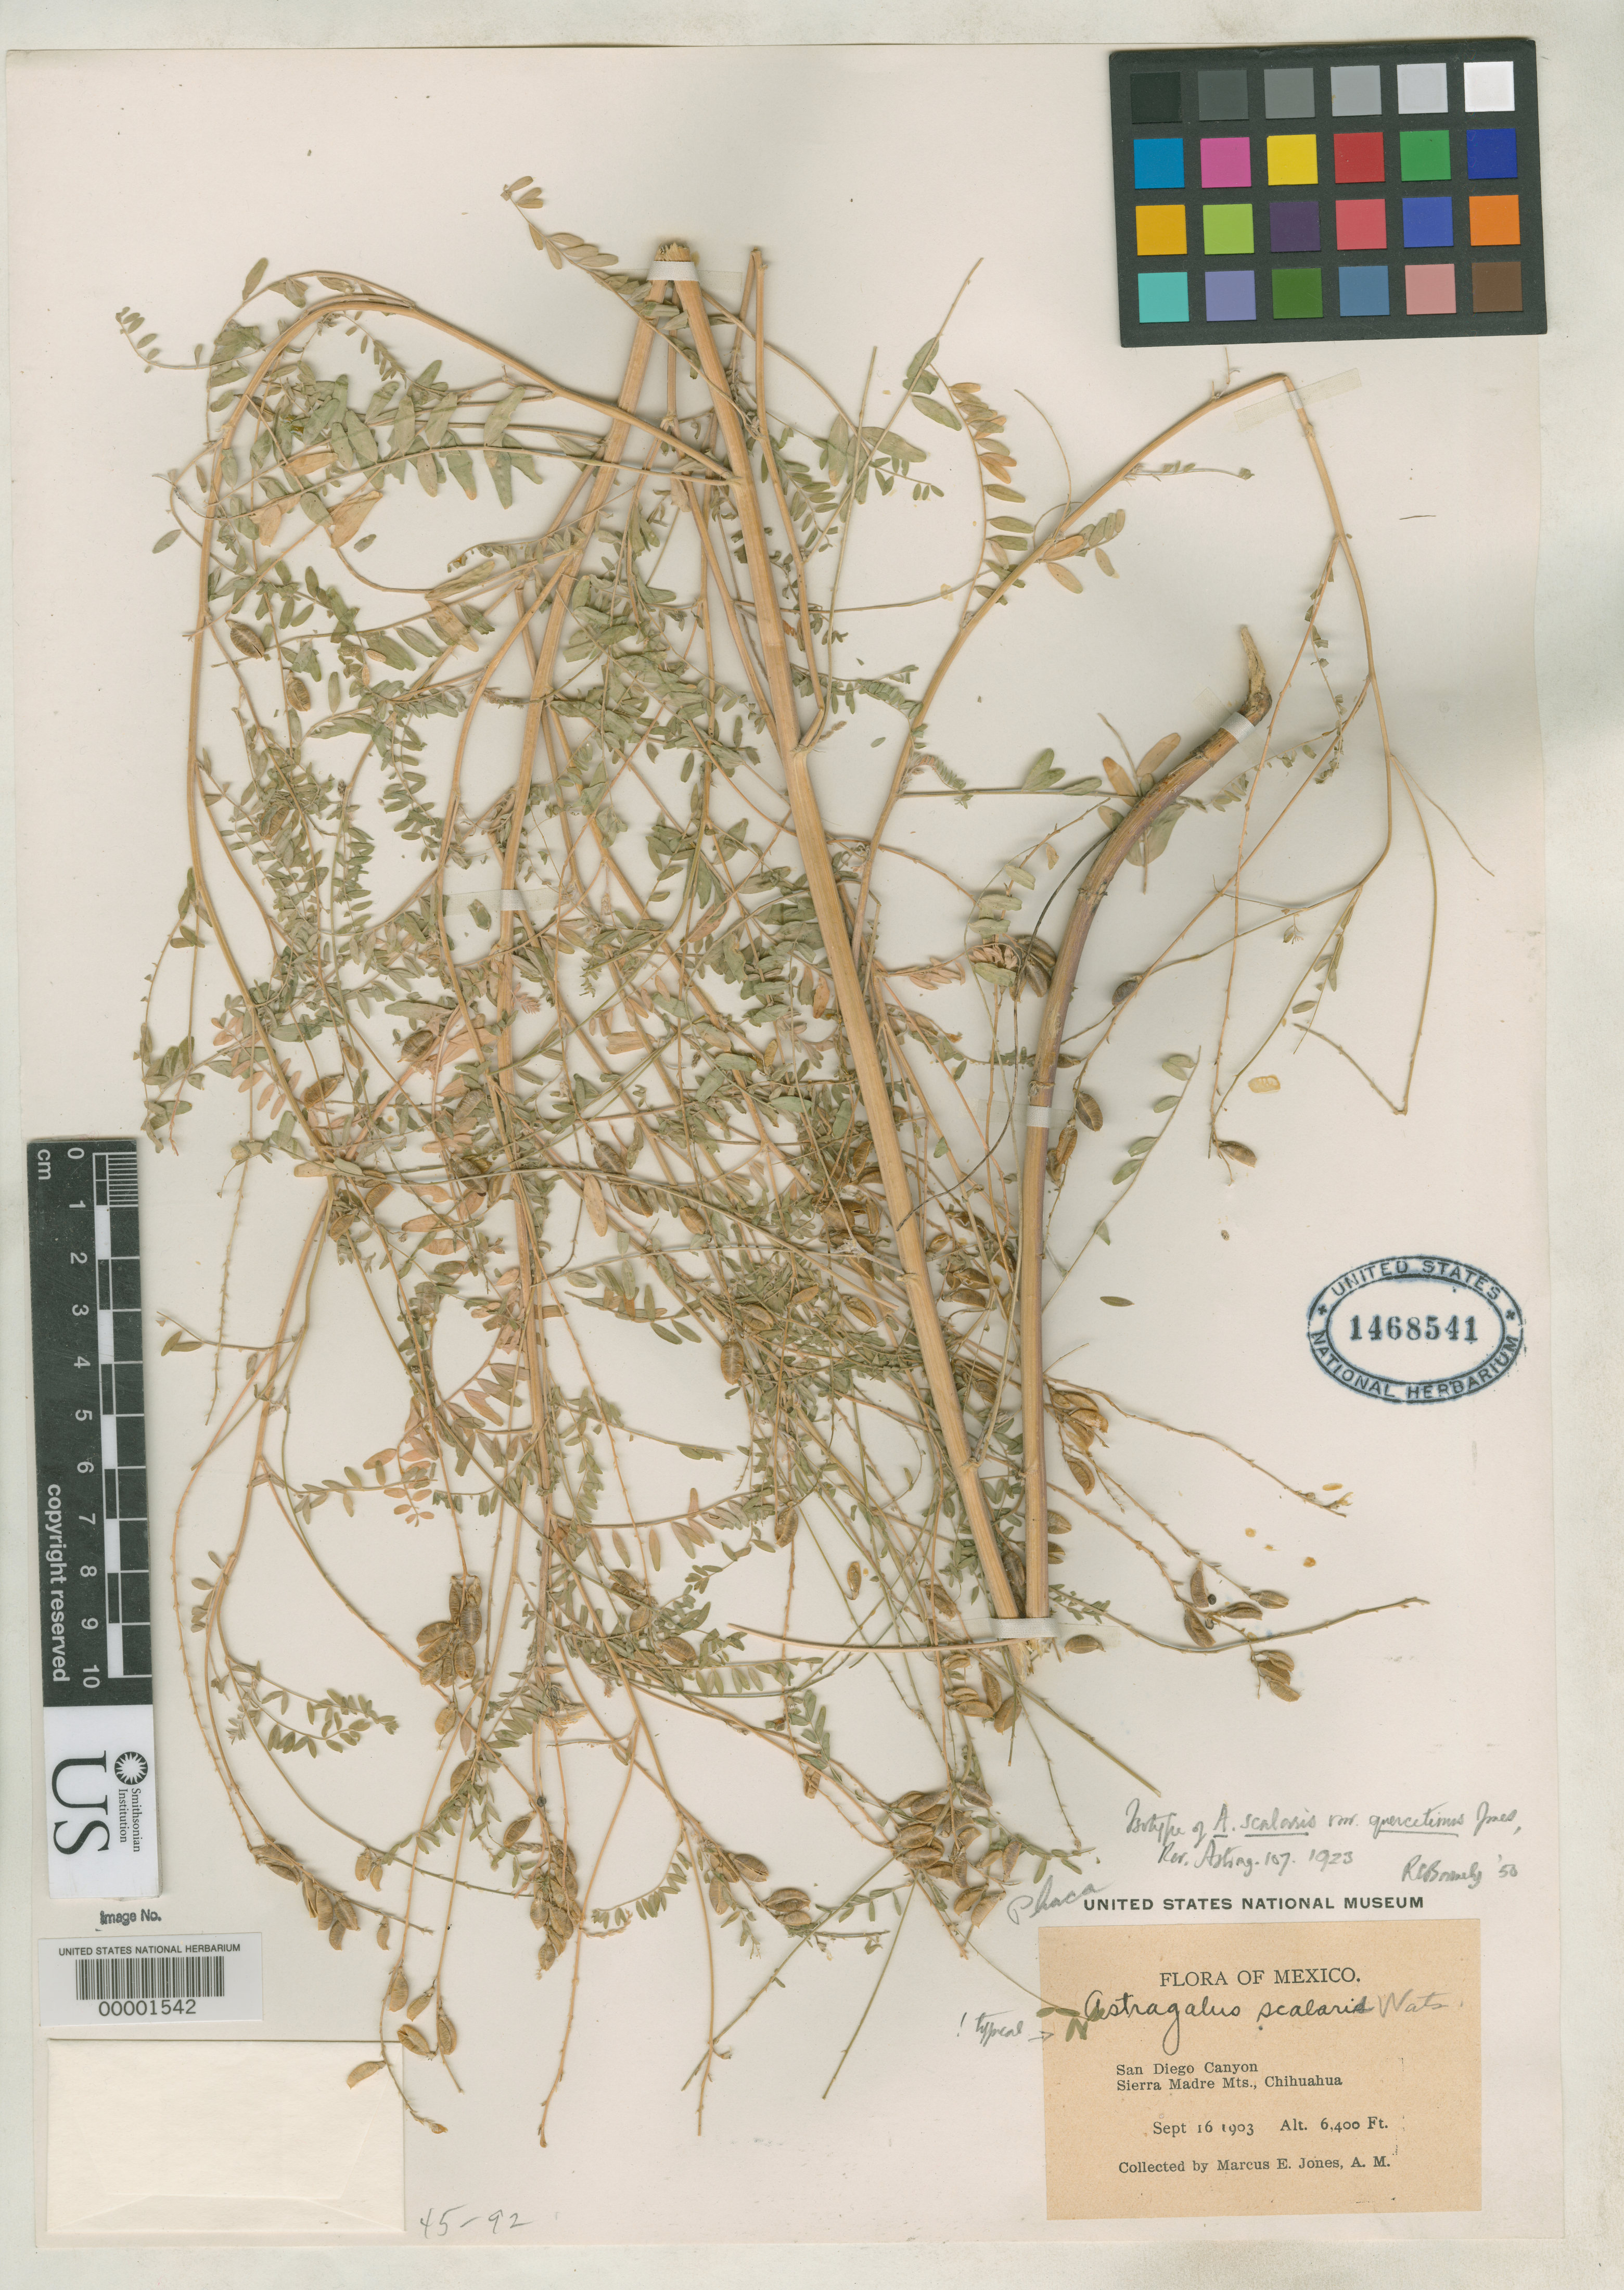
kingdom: Plantae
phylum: Tracheophyta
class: Magnoliopsida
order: Fabales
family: Fabaceae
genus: Astragalus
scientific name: Astragalus scalaris var. quercetinus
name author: M.E. Jones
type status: Isotype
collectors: M. E. Jones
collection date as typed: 16 Sep 1903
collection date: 1903-09-16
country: Mexico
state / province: Chihuahua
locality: Sierra Madre Mountains, San Diego Canyon.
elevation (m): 1951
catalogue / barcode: US 1468541